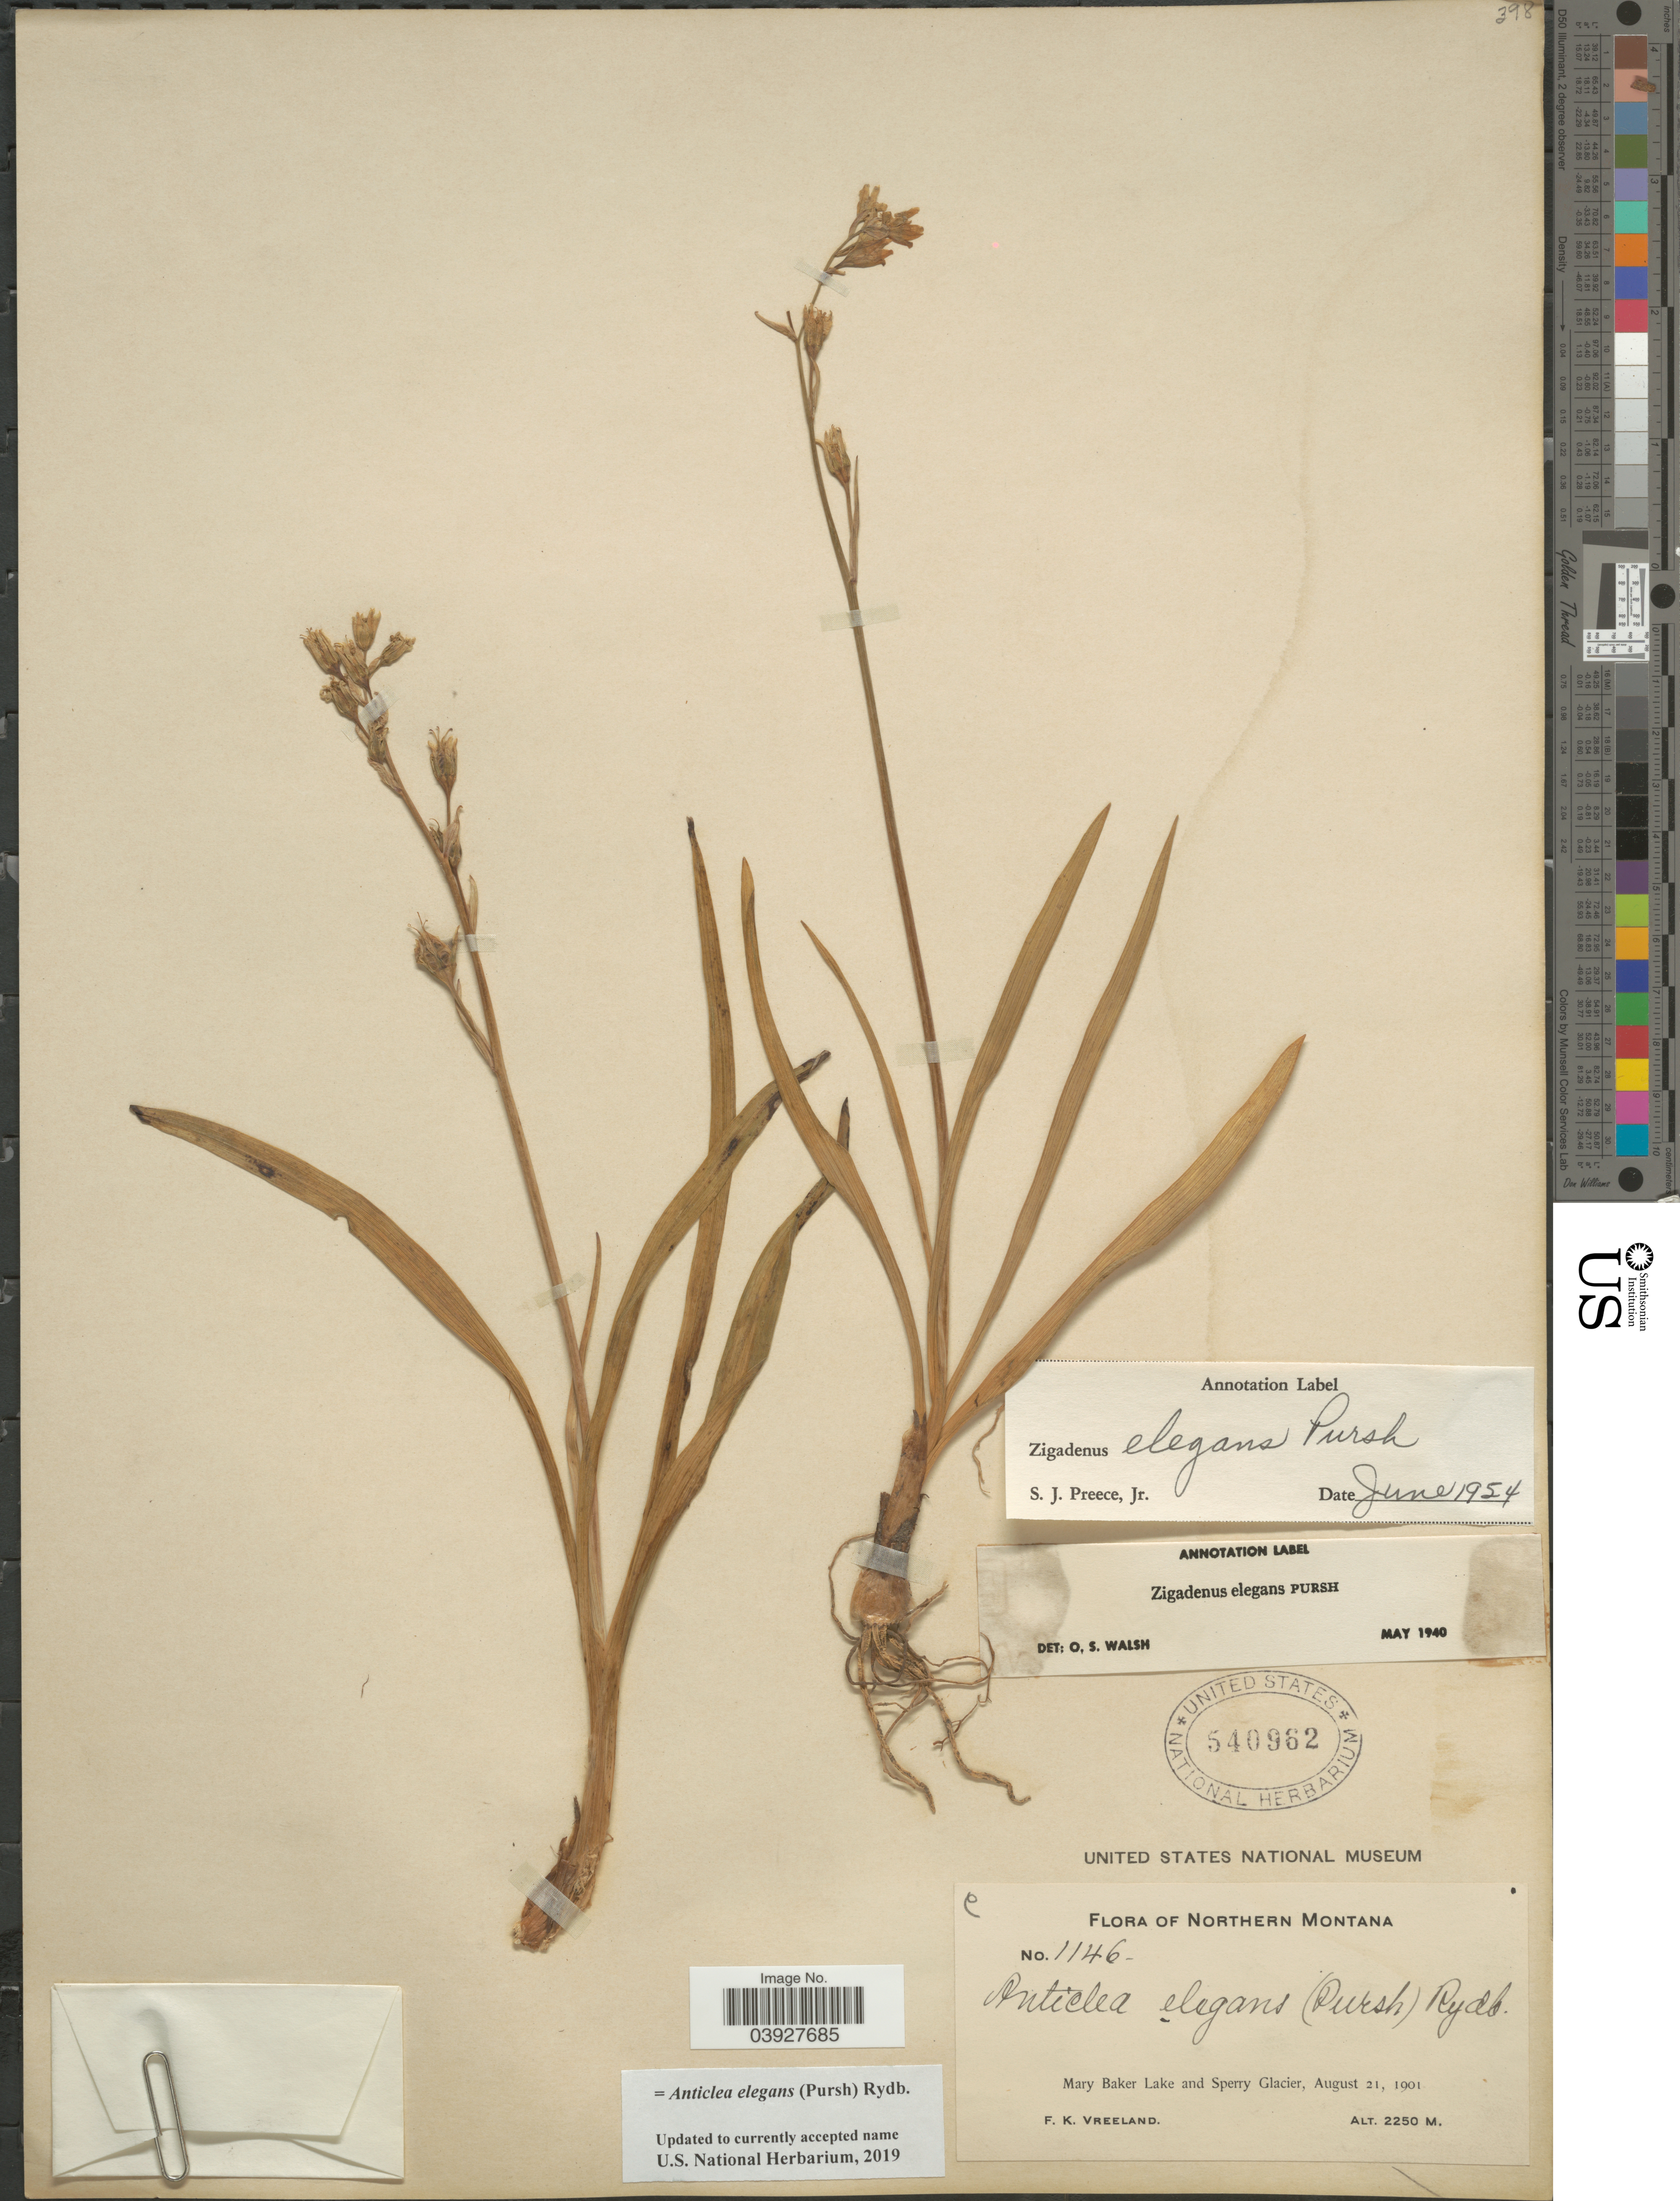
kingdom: Plantae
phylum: Tracheophyta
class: Liliopsida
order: Liliales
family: Melanthiaceae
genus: Anticlea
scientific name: Anticlea elegans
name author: (Pursh) Rydb.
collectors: F. Vreeland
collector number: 1146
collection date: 1901-08-21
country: United States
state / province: Montana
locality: Northern Montana. Mary Baker Lake and Sperry Glacier.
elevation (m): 2250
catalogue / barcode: US 540962